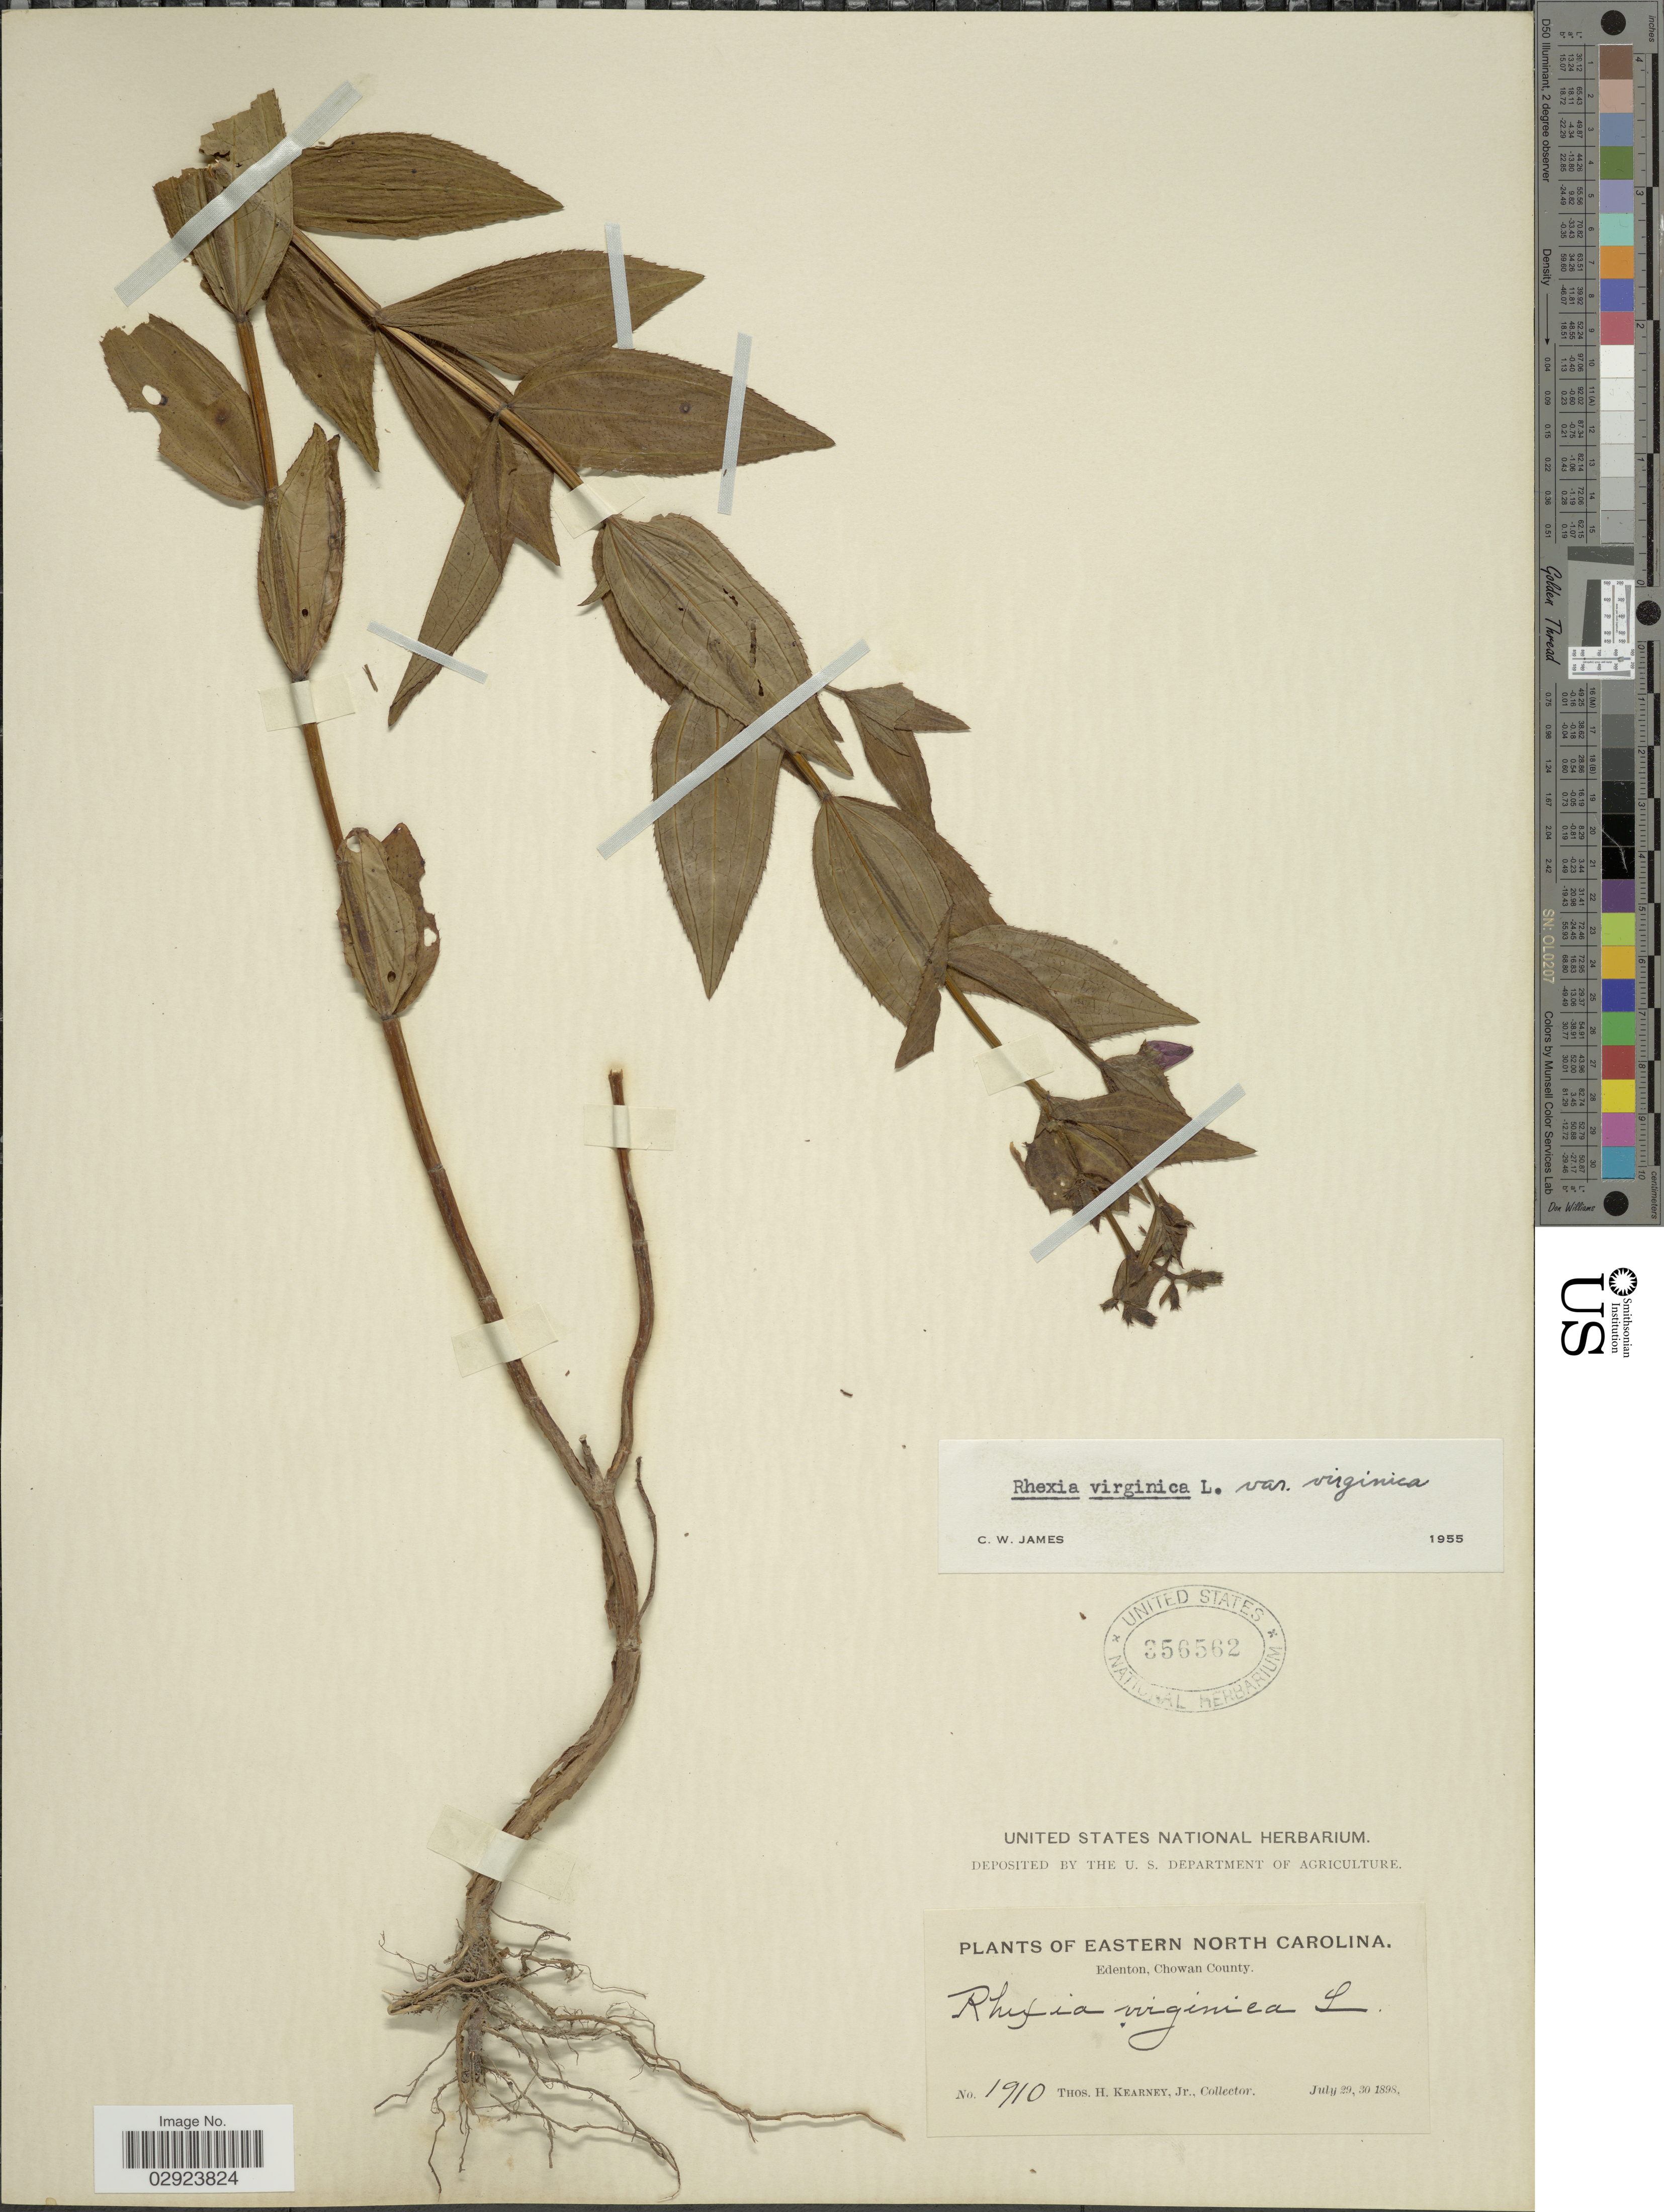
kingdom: Plantae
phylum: Tracheophyta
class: Magnoliopsida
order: Myrtales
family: Melastomataceae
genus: Rhexia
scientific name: Rhexia virginica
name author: L.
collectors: T. H. Kearney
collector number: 1910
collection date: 1898-07-29/1898-07-30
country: United States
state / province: North Carolina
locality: Eastern North Carolina. Edenton, Chowan County.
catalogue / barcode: US 356562